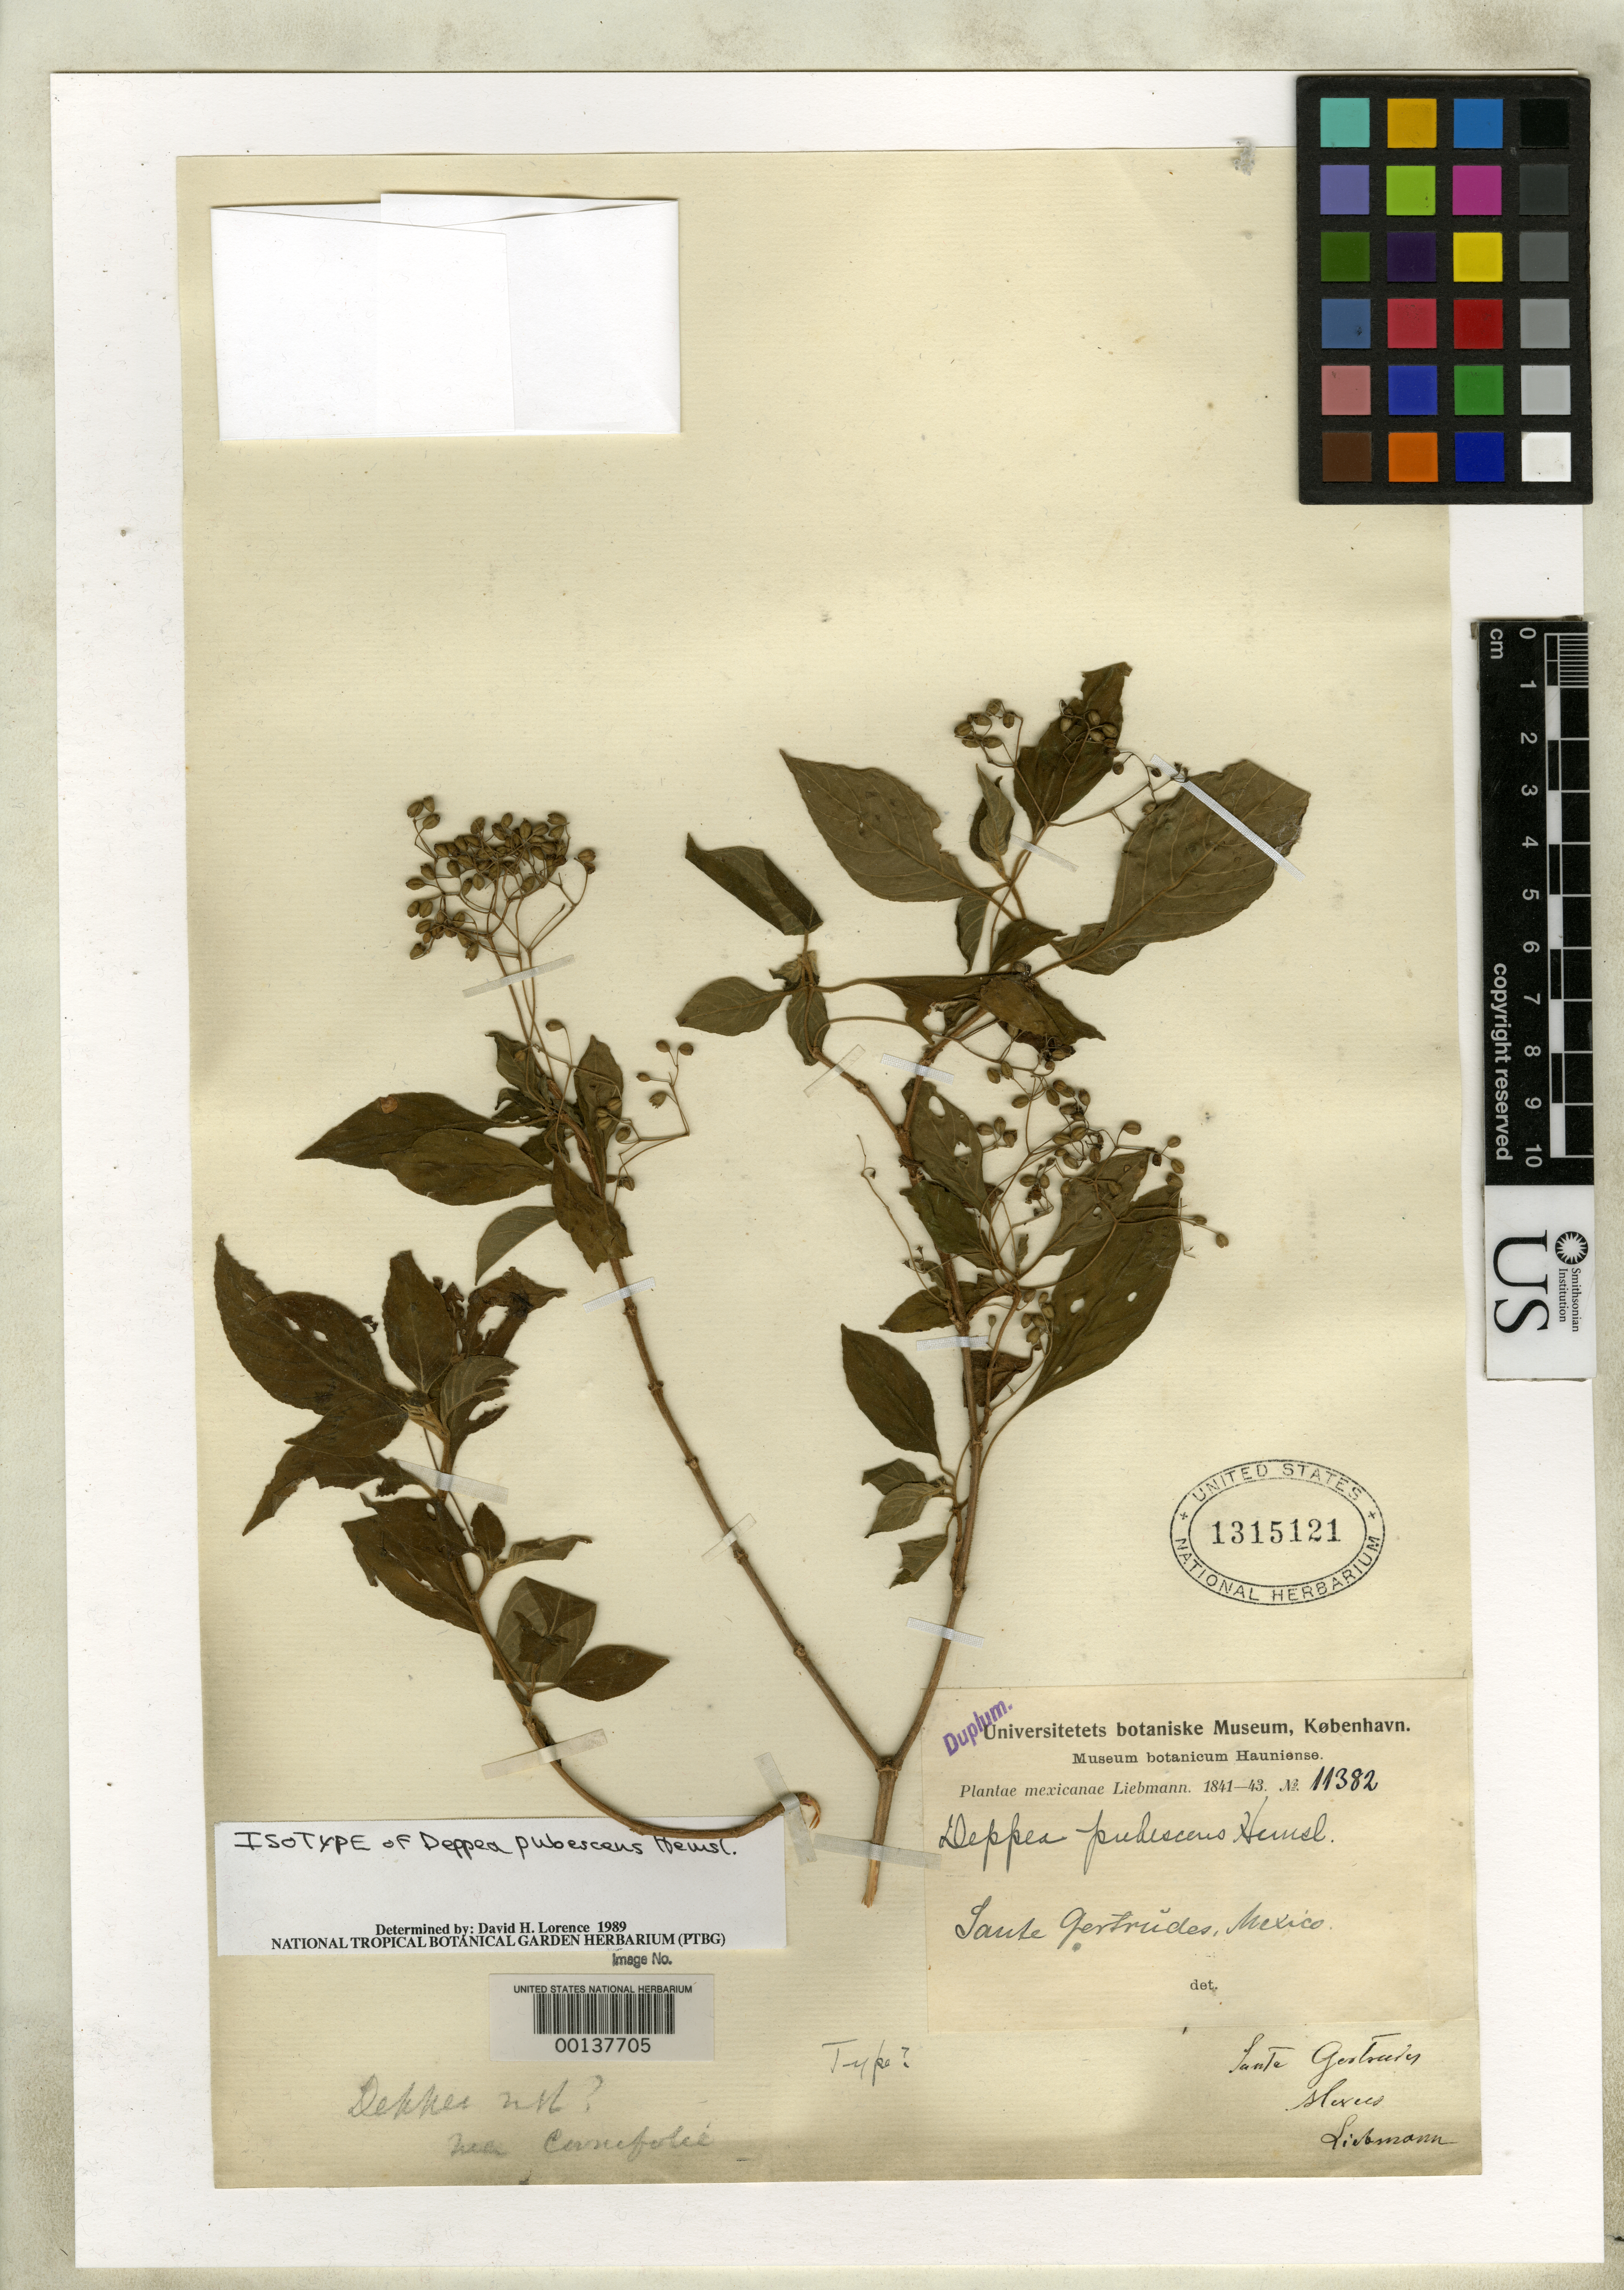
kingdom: Plantae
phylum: Tracheophyta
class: Magnoliopsida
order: Gentianales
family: Rubiaceae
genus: Deppea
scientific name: Deppea pubescens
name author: Hemsl.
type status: Isotype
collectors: F. M. Liebmann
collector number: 65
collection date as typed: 1841 to -- --- 1843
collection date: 1841/1843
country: Mexico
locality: Sante Gertradis.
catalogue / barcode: US 1315121